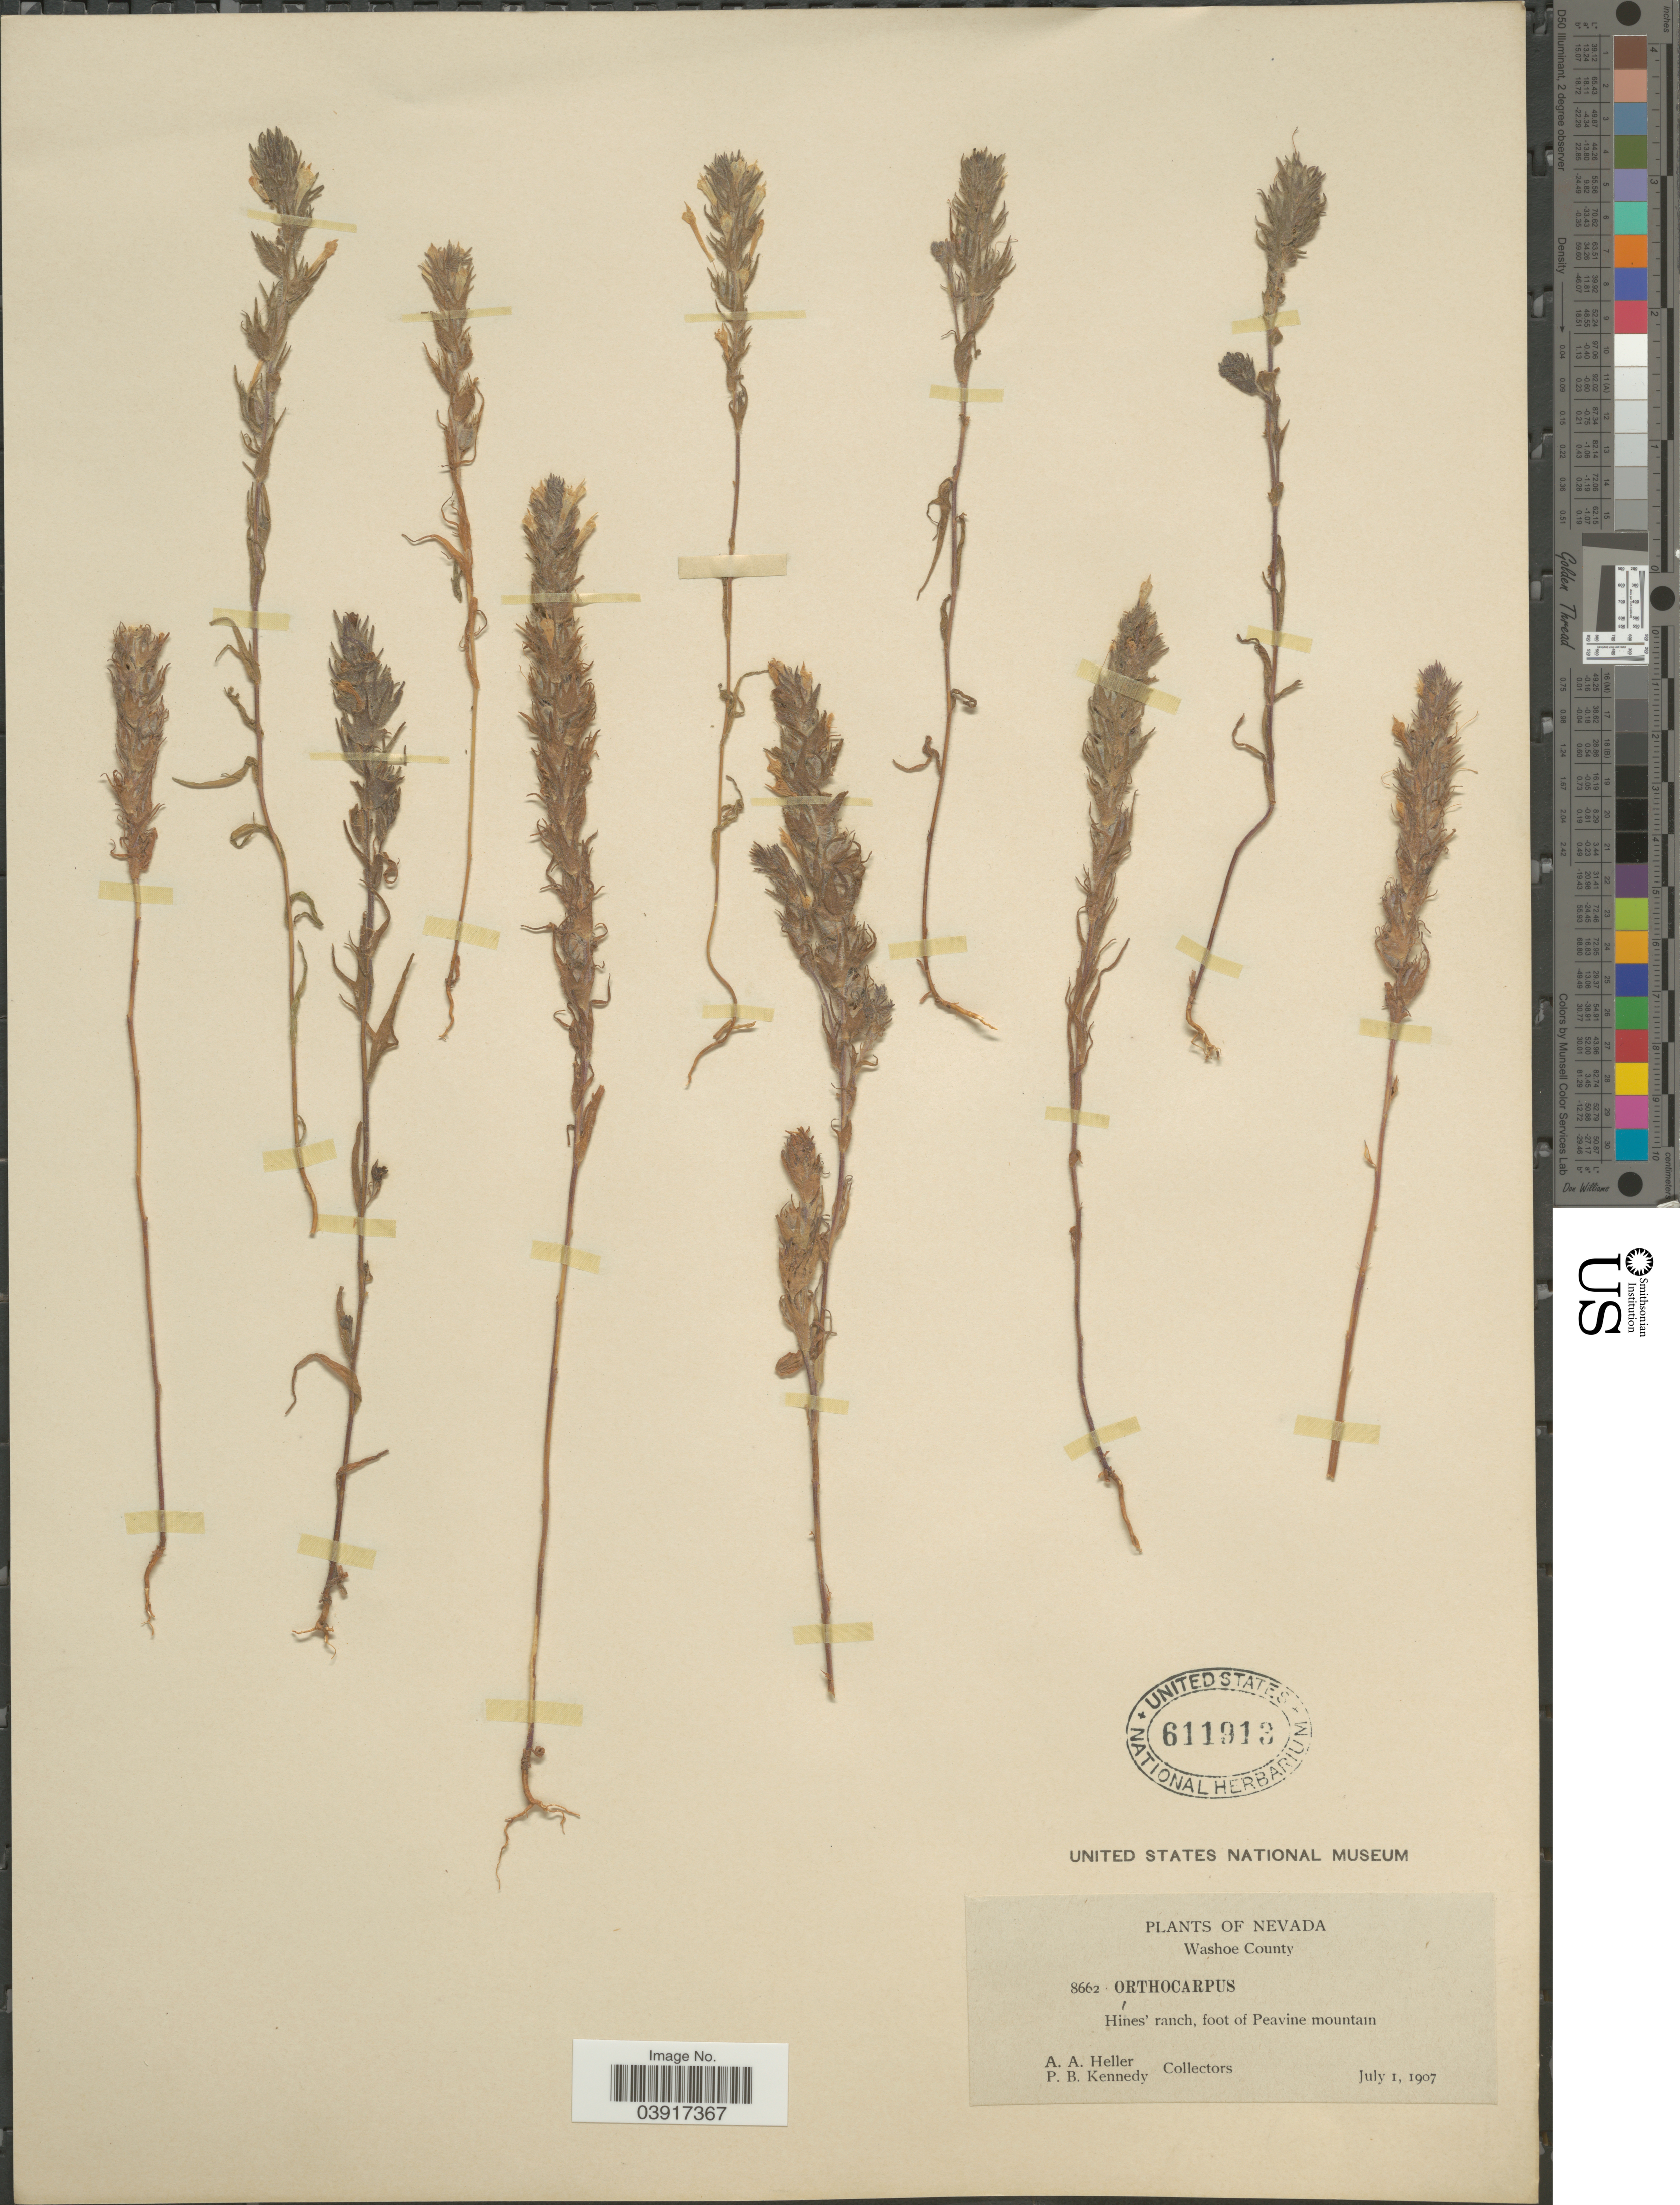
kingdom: Plantae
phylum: Tracheophyta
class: Magnoliopsida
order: Lamiales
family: Orobanchaceae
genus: Orthocarpus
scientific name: Orthocarpus hispidus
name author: Benth.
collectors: A. A. Heller & P. B. Kennedy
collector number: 8662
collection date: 1907-07-01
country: United States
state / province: Nevada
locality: Washoe County. Hines' ranch, foot of Peavine mountain.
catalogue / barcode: US 611913